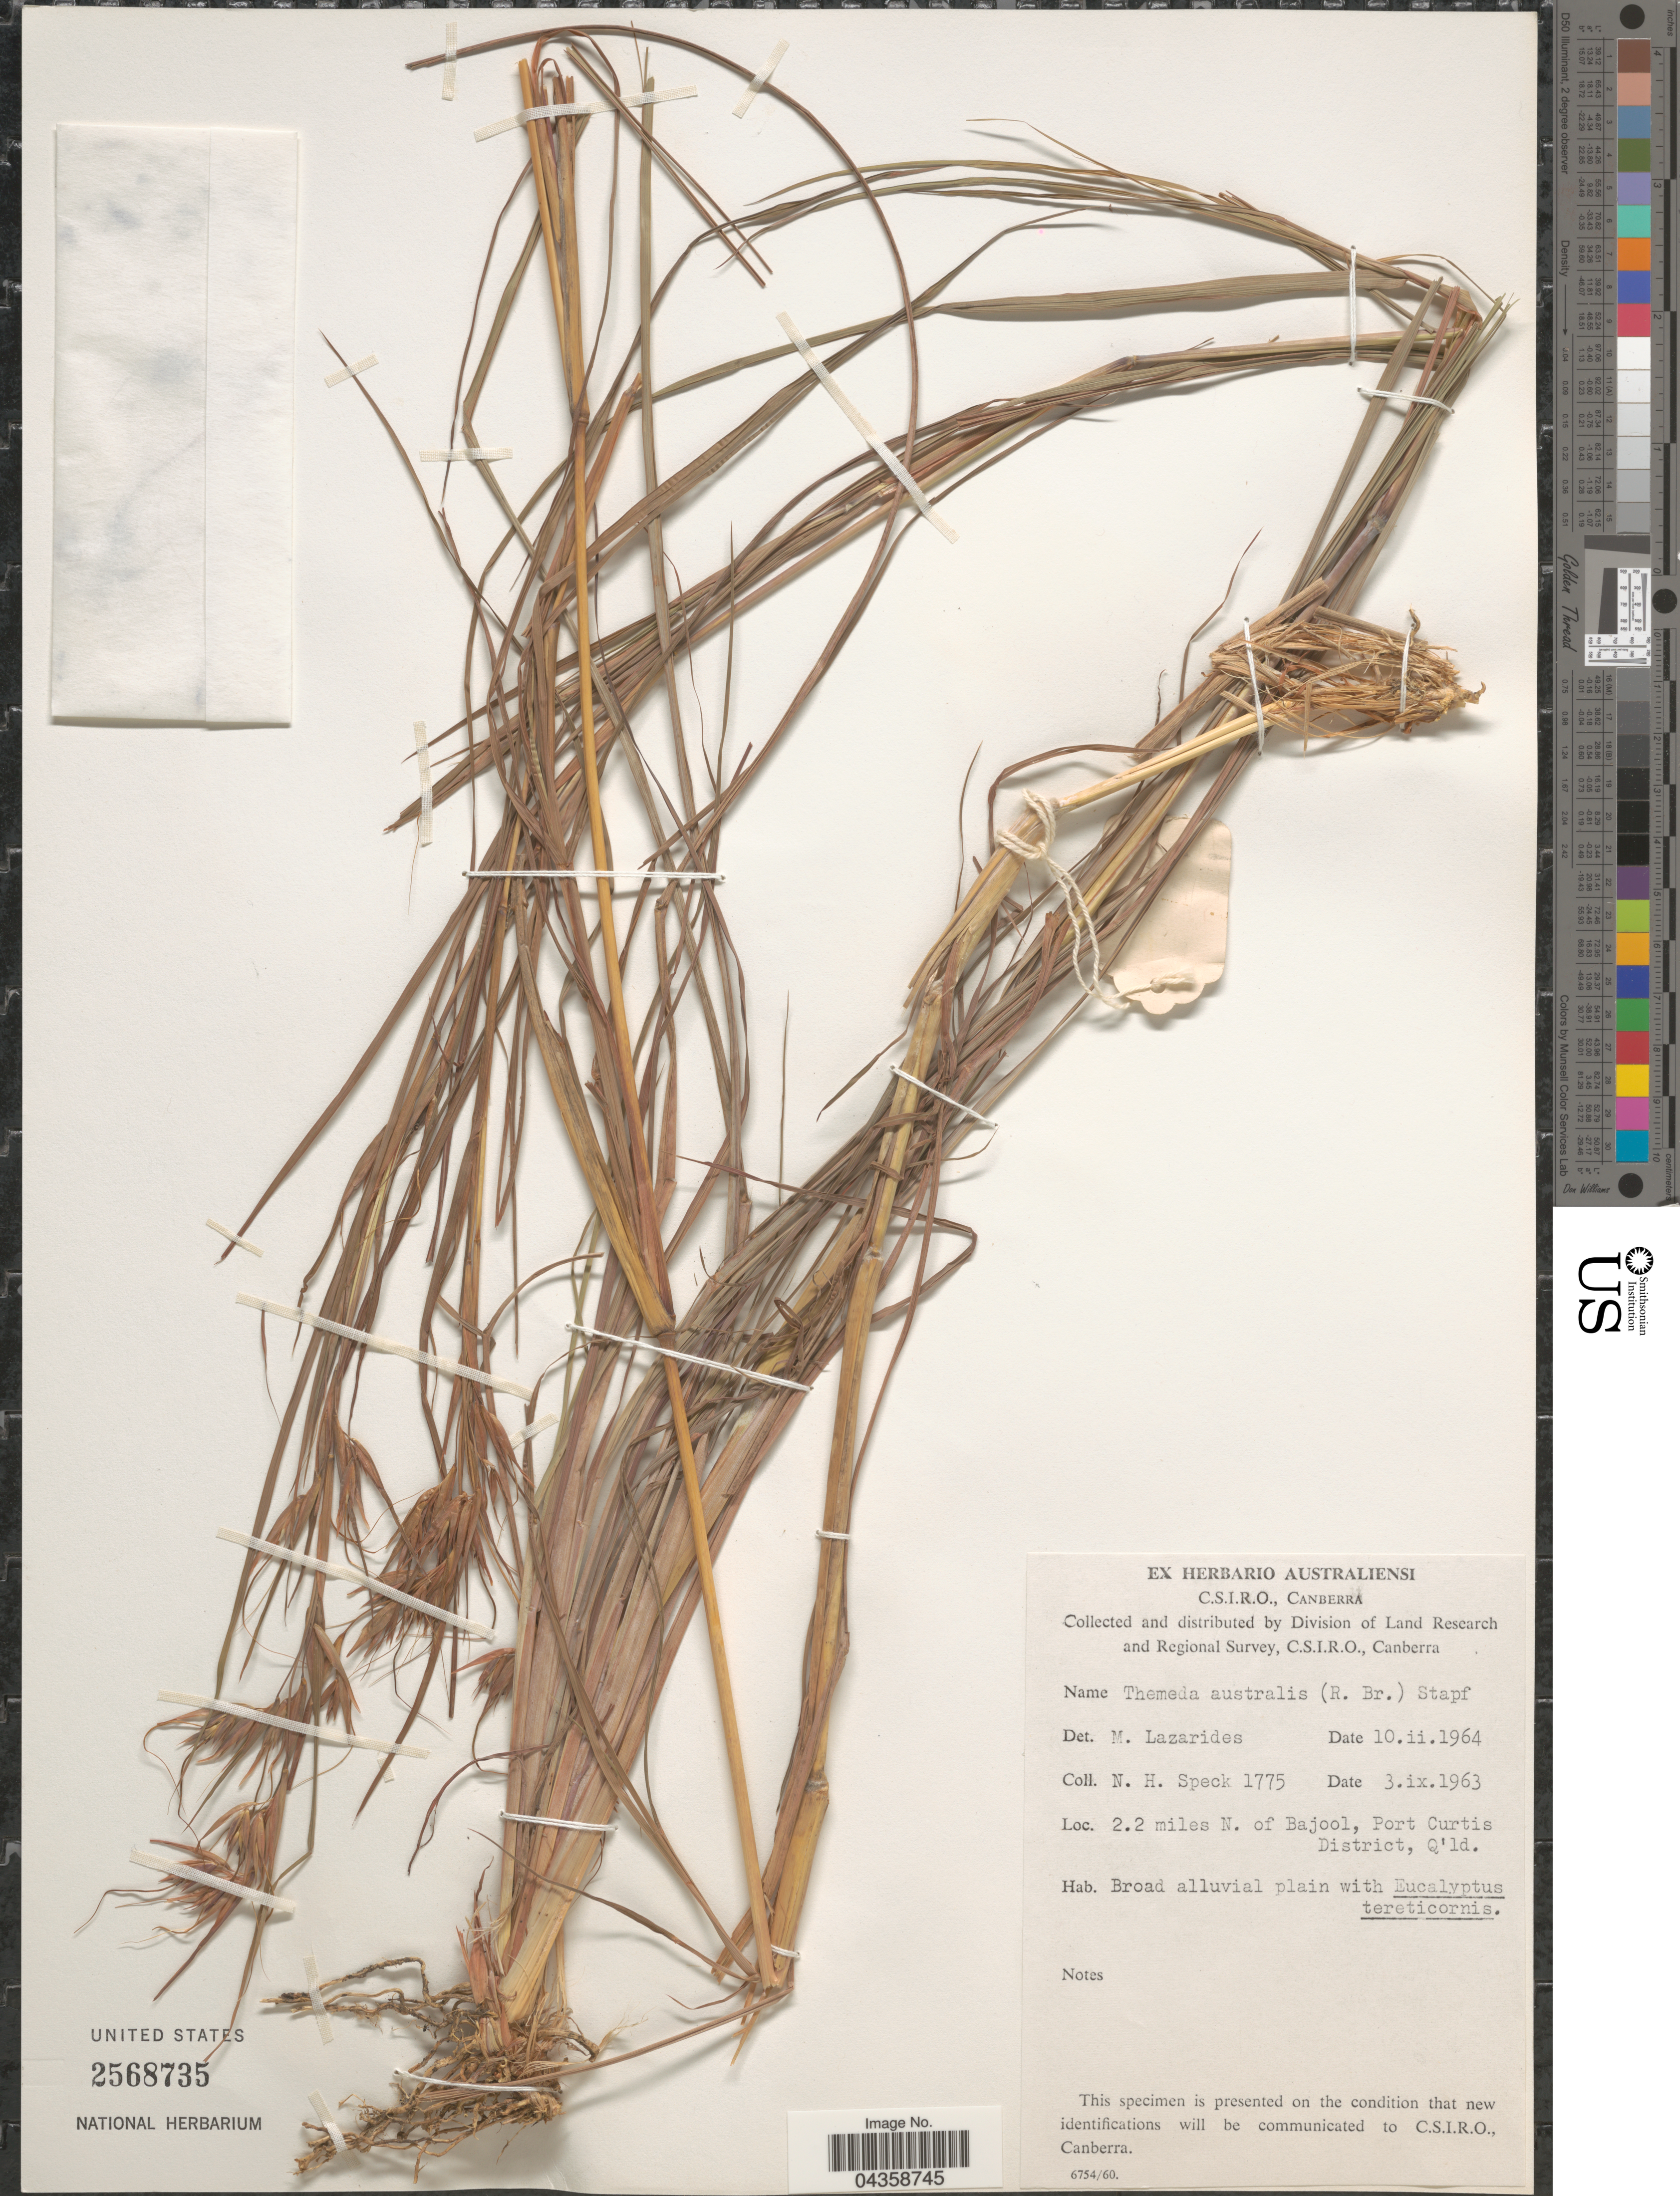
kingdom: Plantae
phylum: Tracheophyta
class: Liliopsida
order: Poales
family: Poaceae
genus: Themeda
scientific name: Themeda triandra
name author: Forssk.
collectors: N. Speck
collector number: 1775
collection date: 1963-09-03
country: Australia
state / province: Queensland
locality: Division of Land Research and Regional Survey. 2.2 miles N. of Bajool, Port Curtis District.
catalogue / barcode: US 2568735